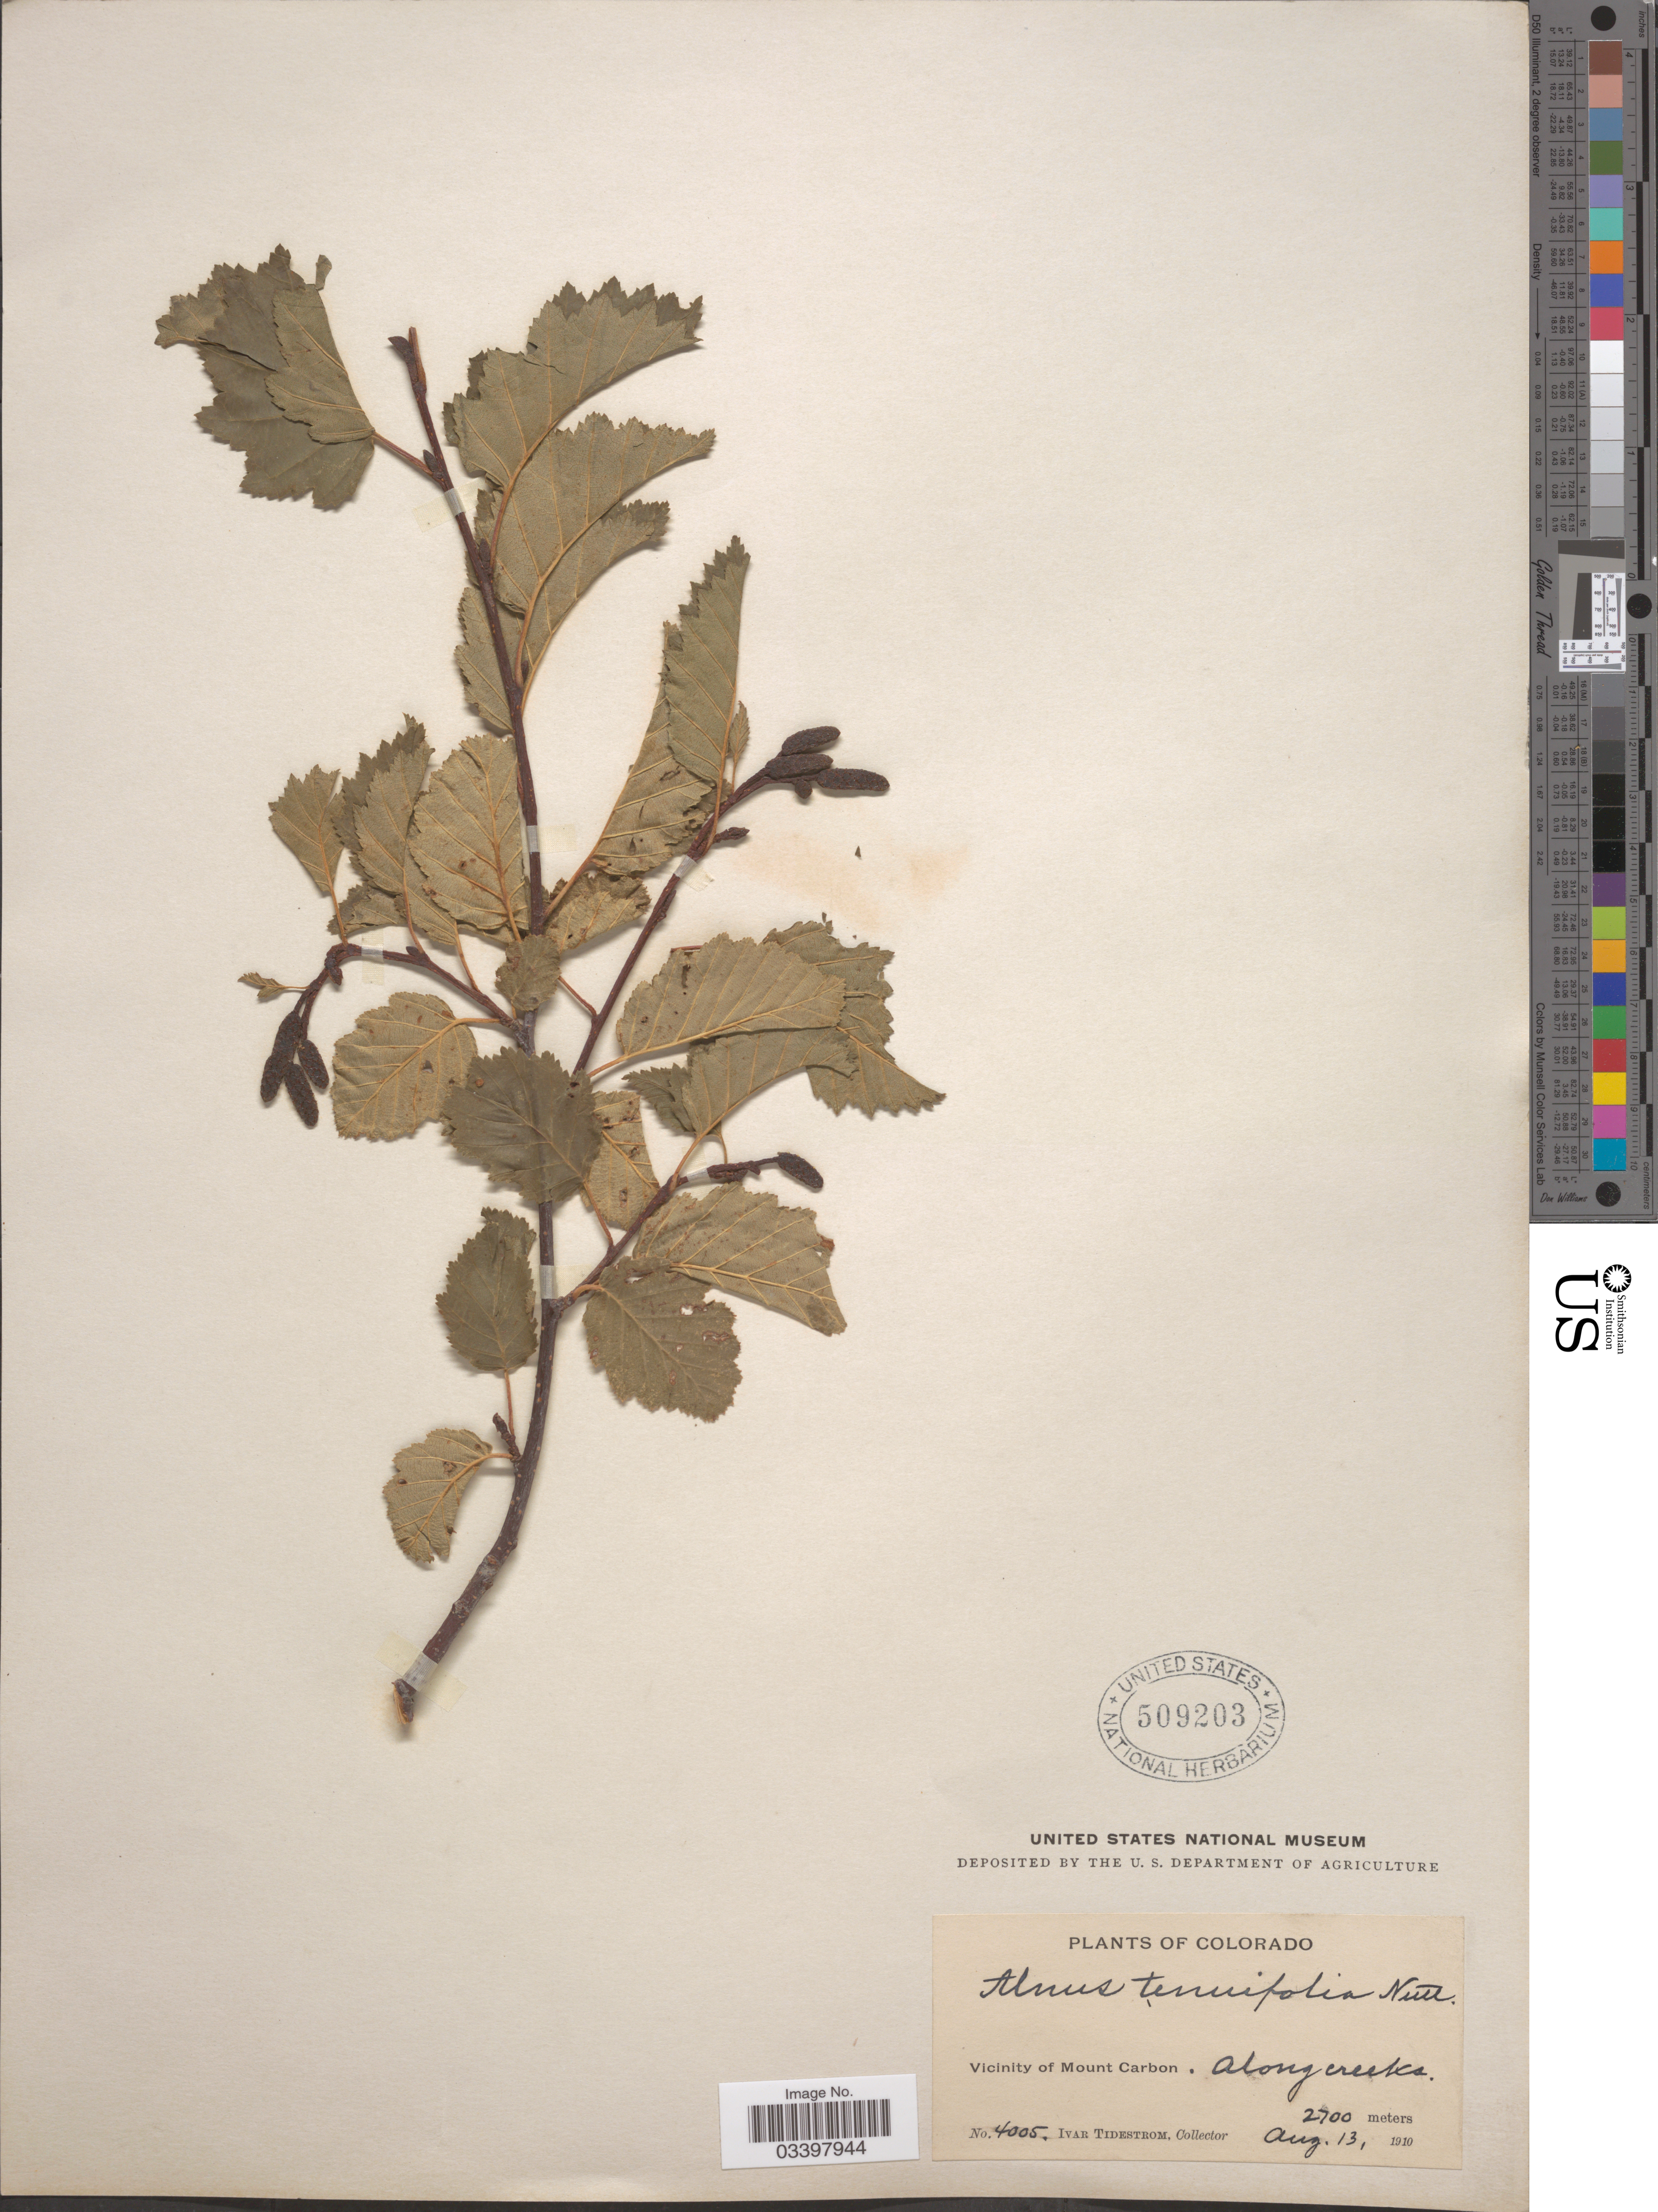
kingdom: Plantae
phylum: Tracheophyta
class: Magnoliopsida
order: Fagales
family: Betulaceae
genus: Alnus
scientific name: Alnus tenuifolia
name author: Nutt.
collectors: I. F. Tidestrom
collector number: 4005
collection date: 1910-08-13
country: United States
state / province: Colorado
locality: Vicinity of Mount Carbon. Along creeks.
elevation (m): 2700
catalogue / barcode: US 509203